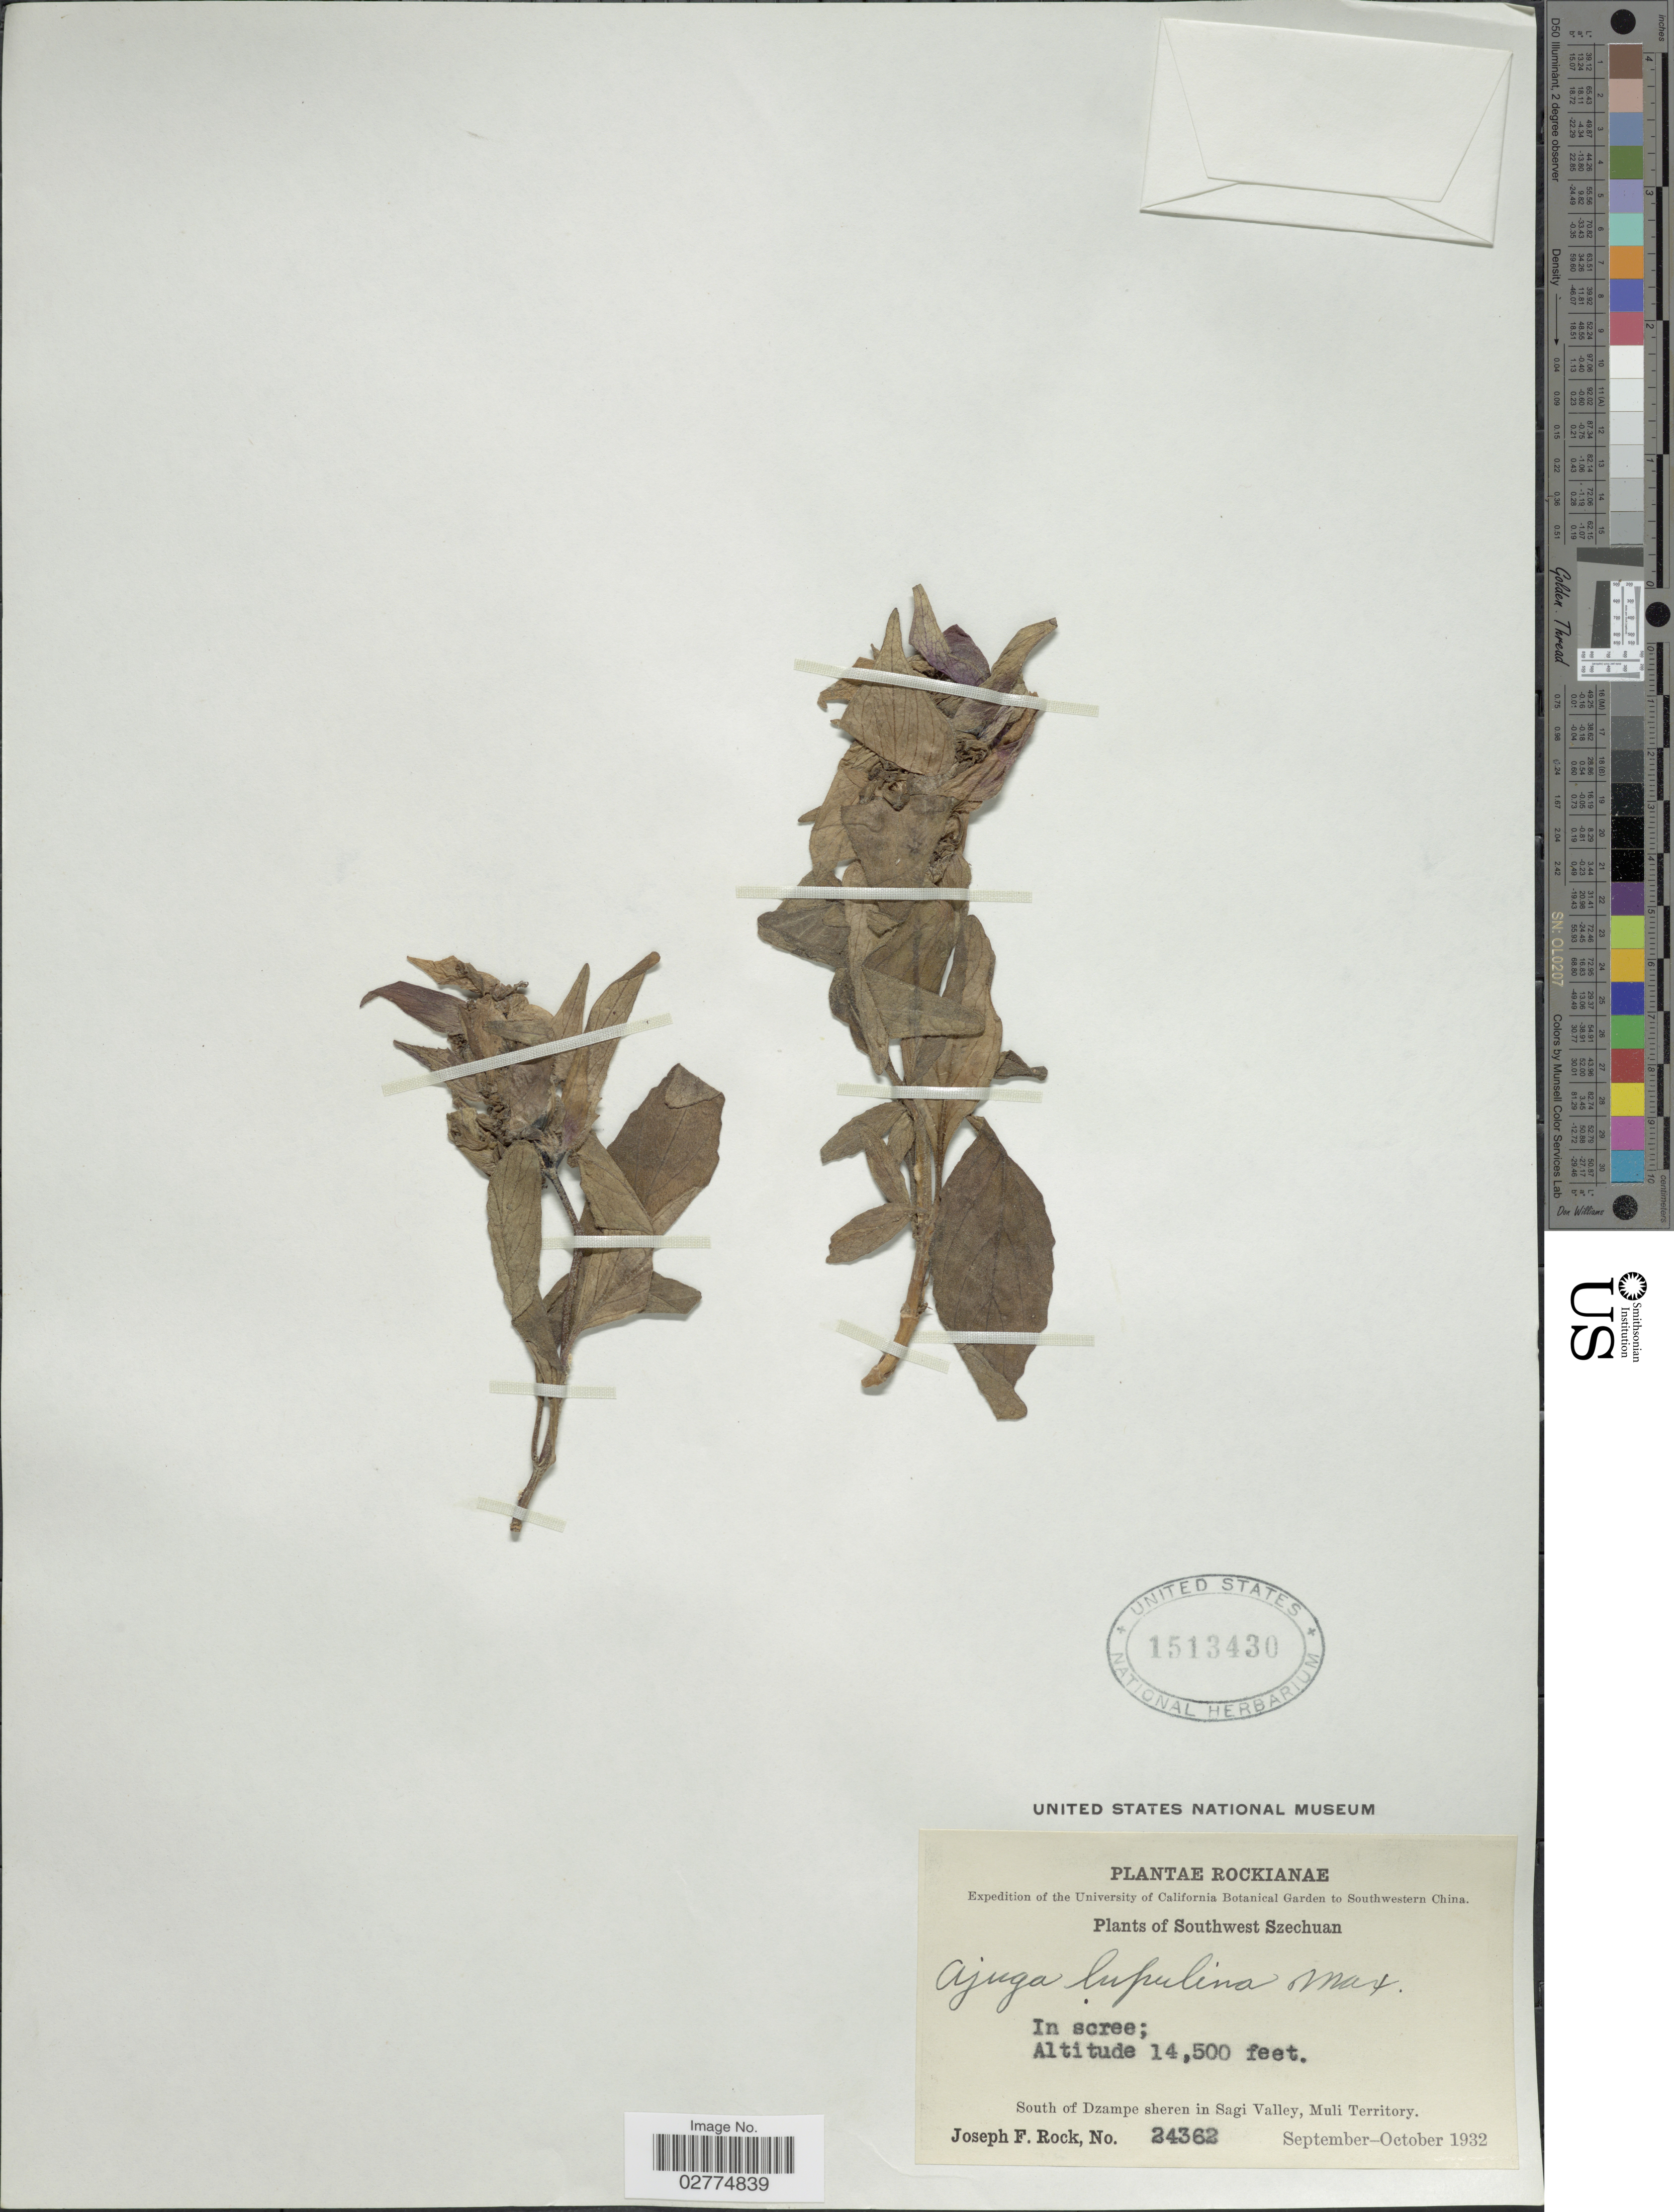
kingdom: Plantae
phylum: Tracheophyta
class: Magnoliopsida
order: Lamiales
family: Lamiaceae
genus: Ajuga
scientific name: Ajuga lupulina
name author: Maxim.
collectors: J. F. Rock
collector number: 24362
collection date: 1932-09/1932-10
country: China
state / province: Sichuan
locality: Southwestern China. Southwest Szechuan, South of Dzampe sheren in Sagi Valley, Muli Territory.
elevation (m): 4420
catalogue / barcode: US 1513430